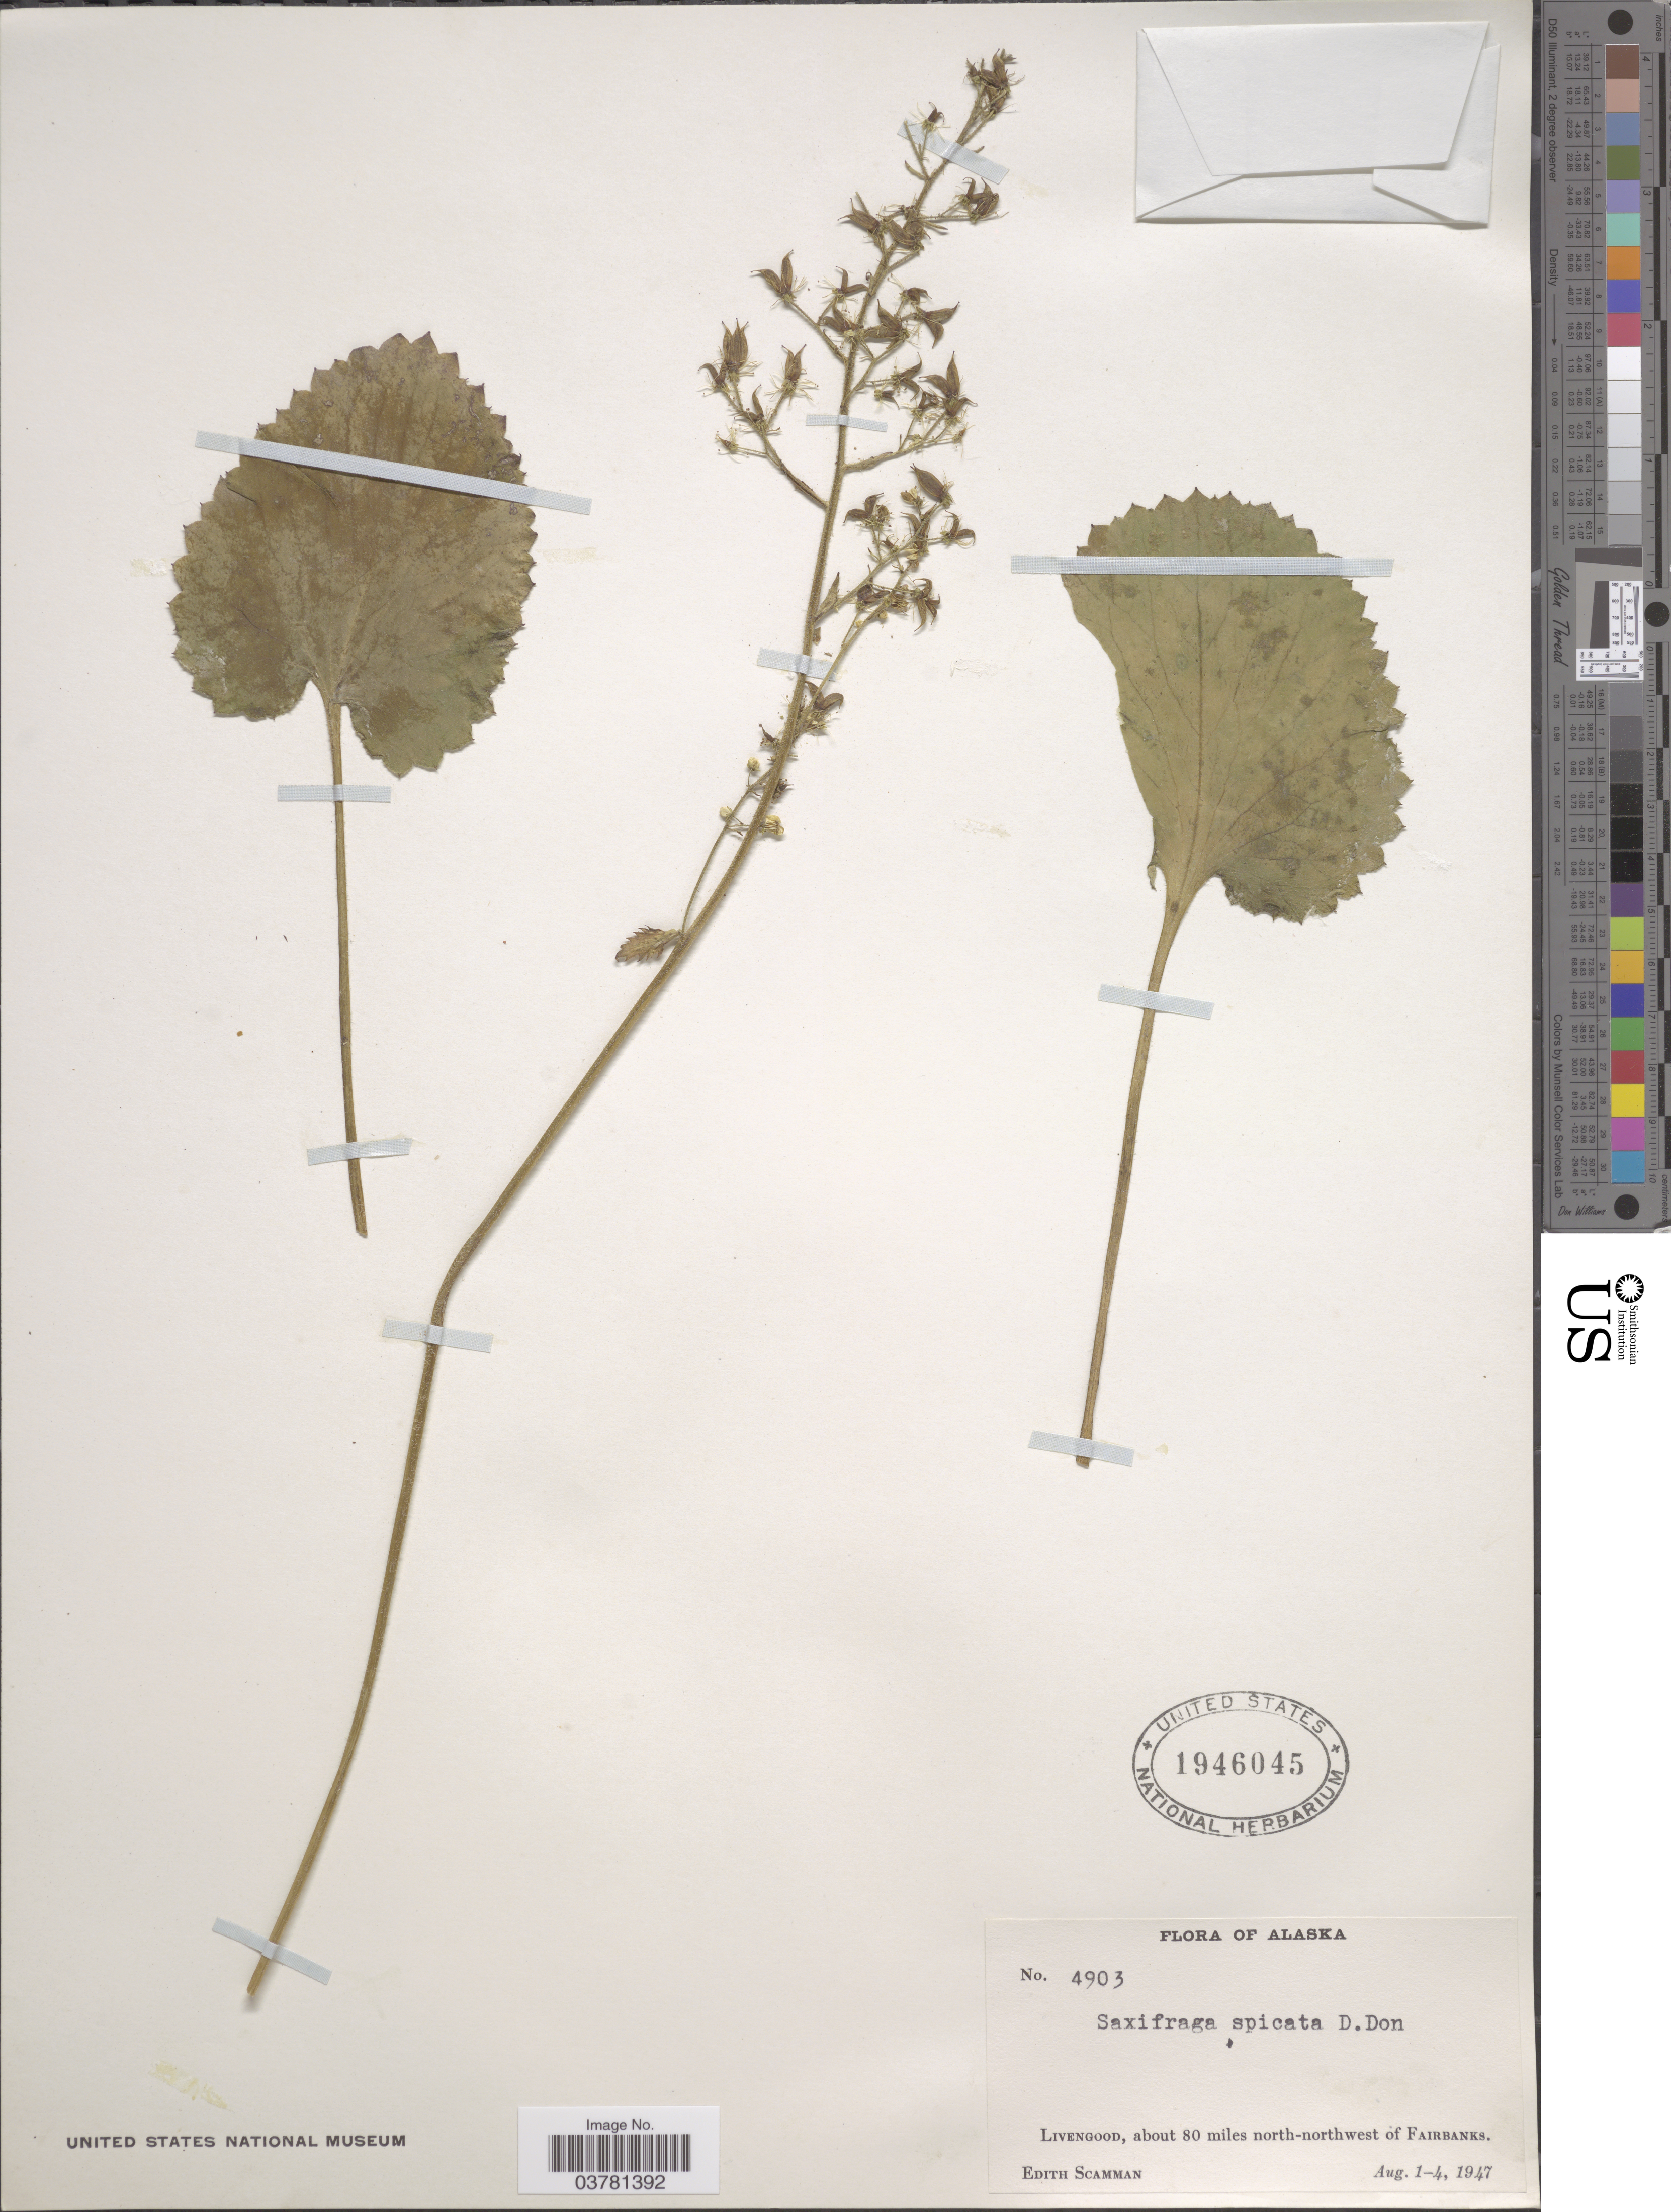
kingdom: Plantae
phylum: Tracheophyta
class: Magnoliopsida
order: Saxifragales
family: Saxifragaceae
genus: Micranthes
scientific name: Micranthes spicata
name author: (D. Don) Small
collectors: E. Scamman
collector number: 4903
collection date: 1947-08-01/1947-08-04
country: United States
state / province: Alaska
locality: Livengood, about 80 miles north-northwest of Fairbanks.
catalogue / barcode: US 1946045